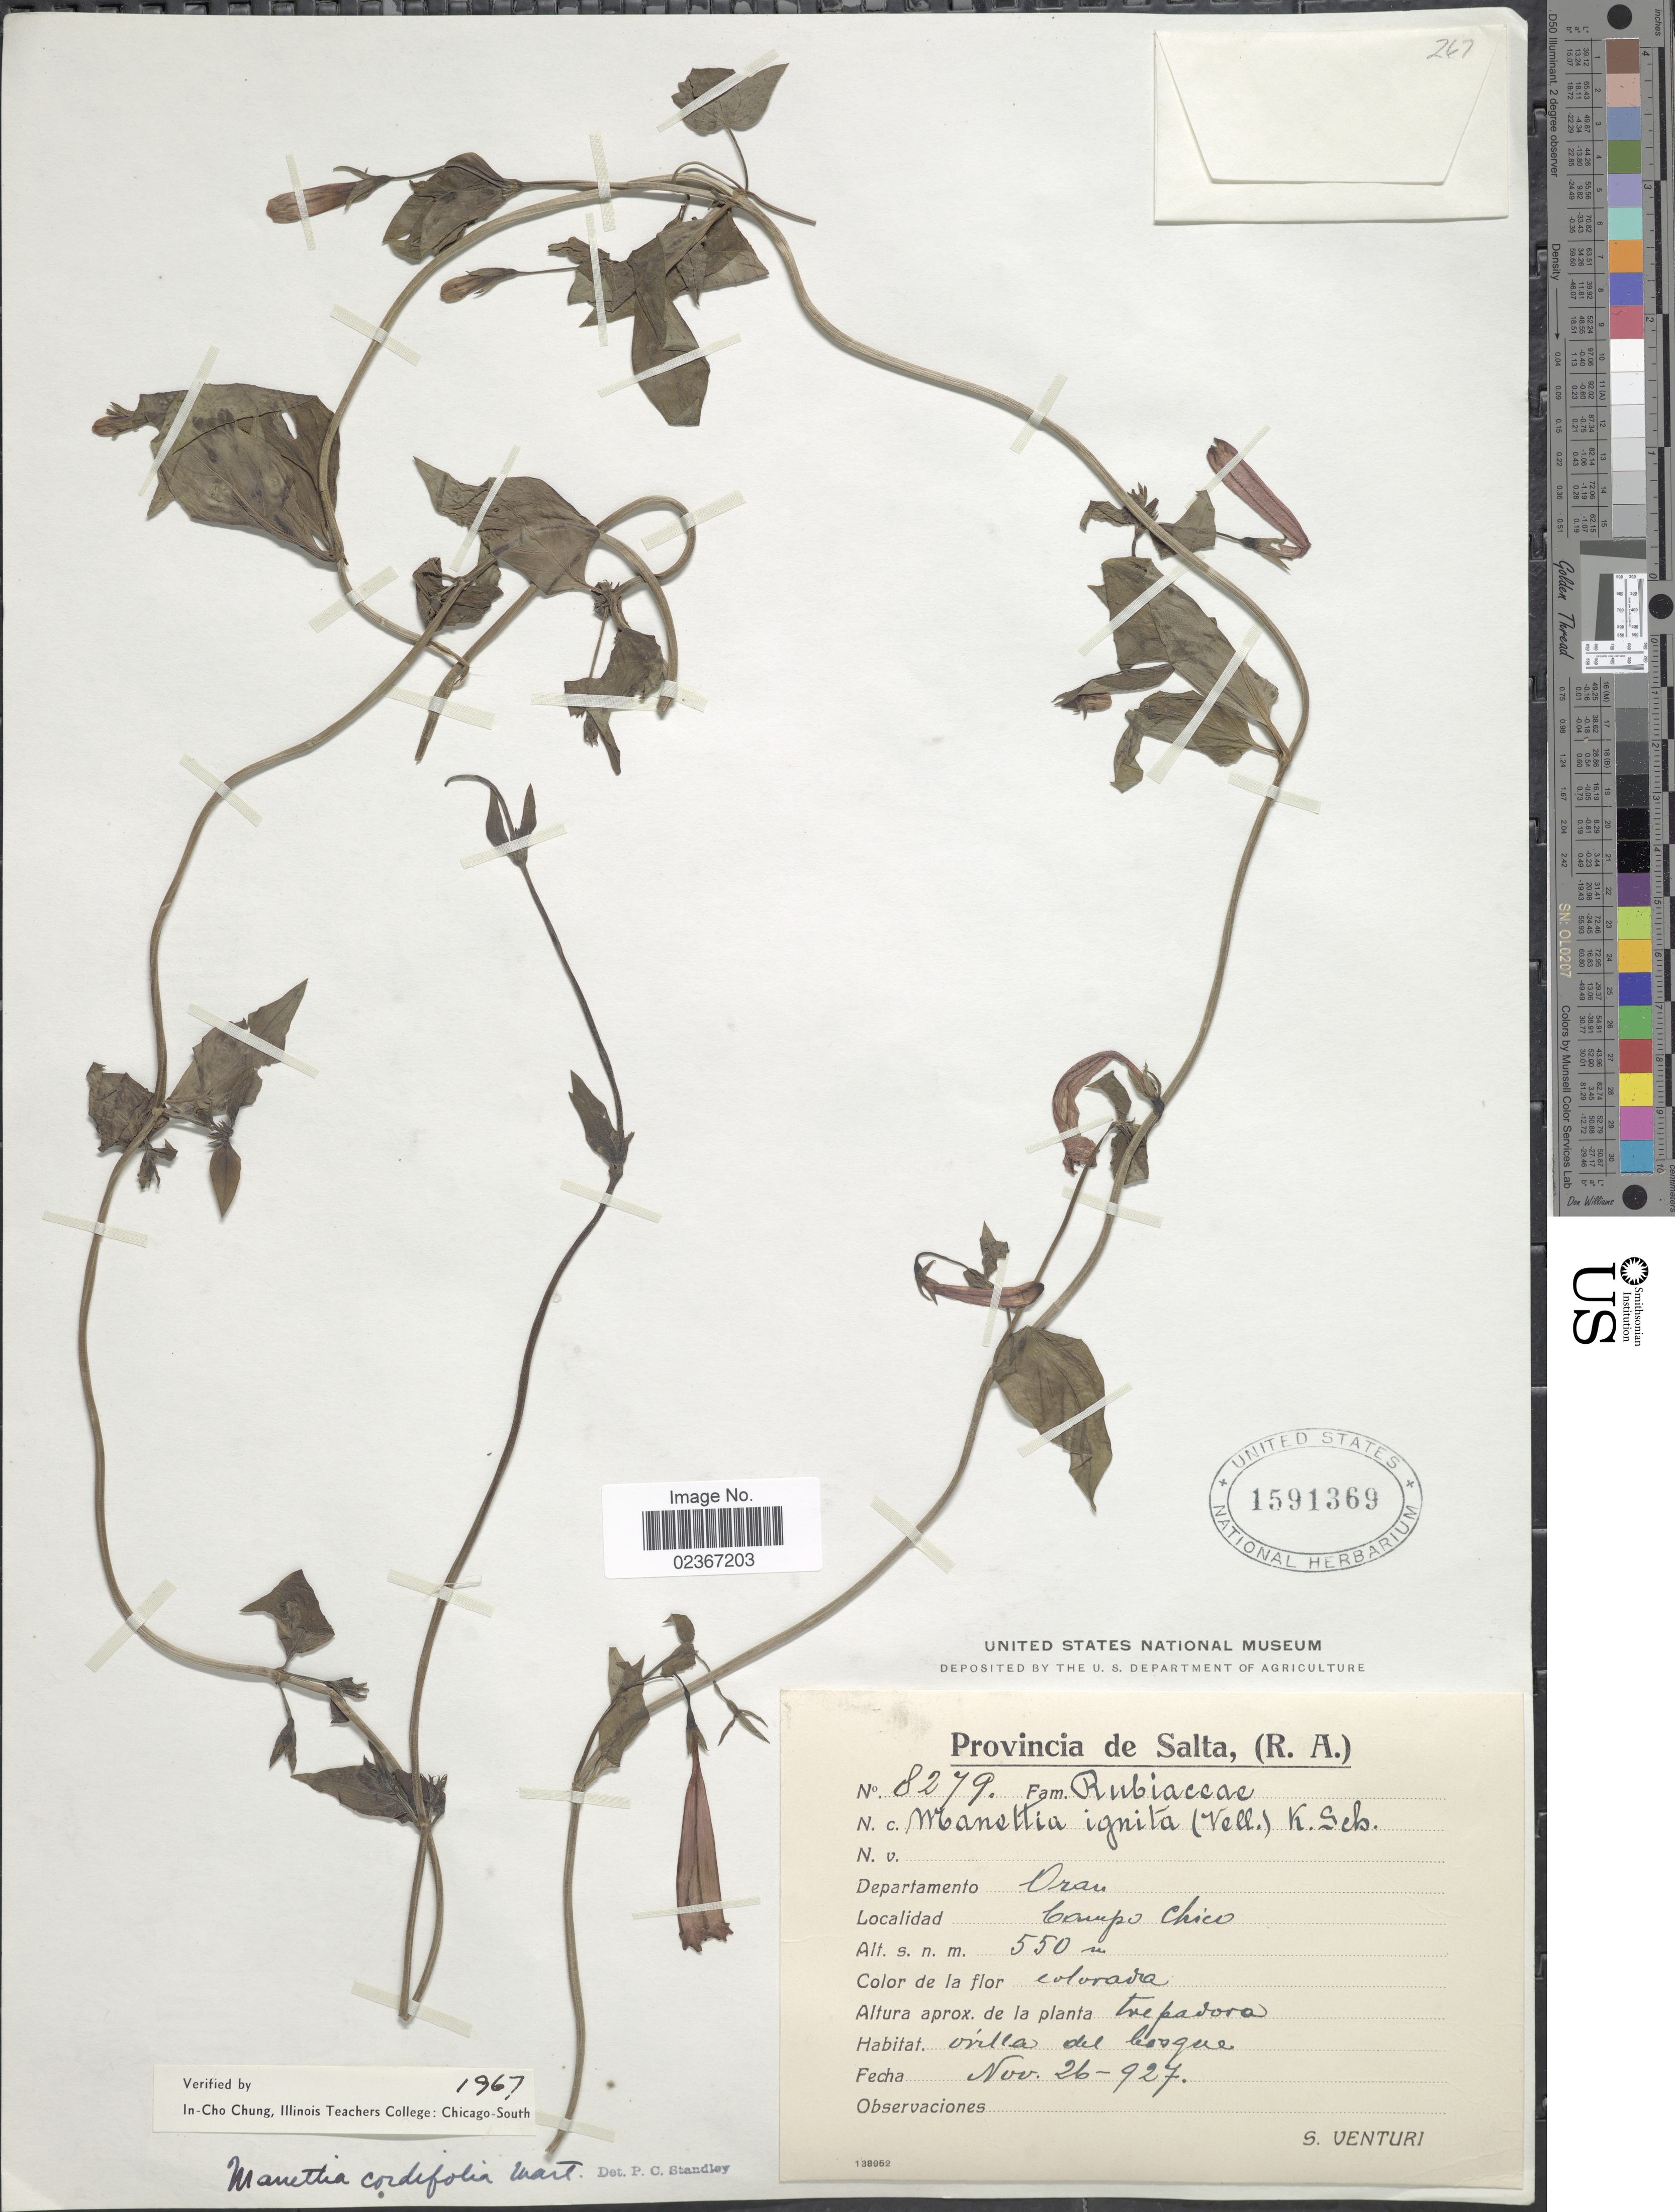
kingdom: Plantae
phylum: Tracheophyta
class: Magnoliopsida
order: Gentianales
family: Rubiaceae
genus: Manettia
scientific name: Manettia cordifolia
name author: Mart.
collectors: S. Venturi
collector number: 8279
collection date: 1927-11-26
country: Argentina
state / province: Salta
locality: Provincia de Salta, (R.A.), Departamento Oran, Campo Chico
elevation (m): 550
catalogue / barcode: US 1591369